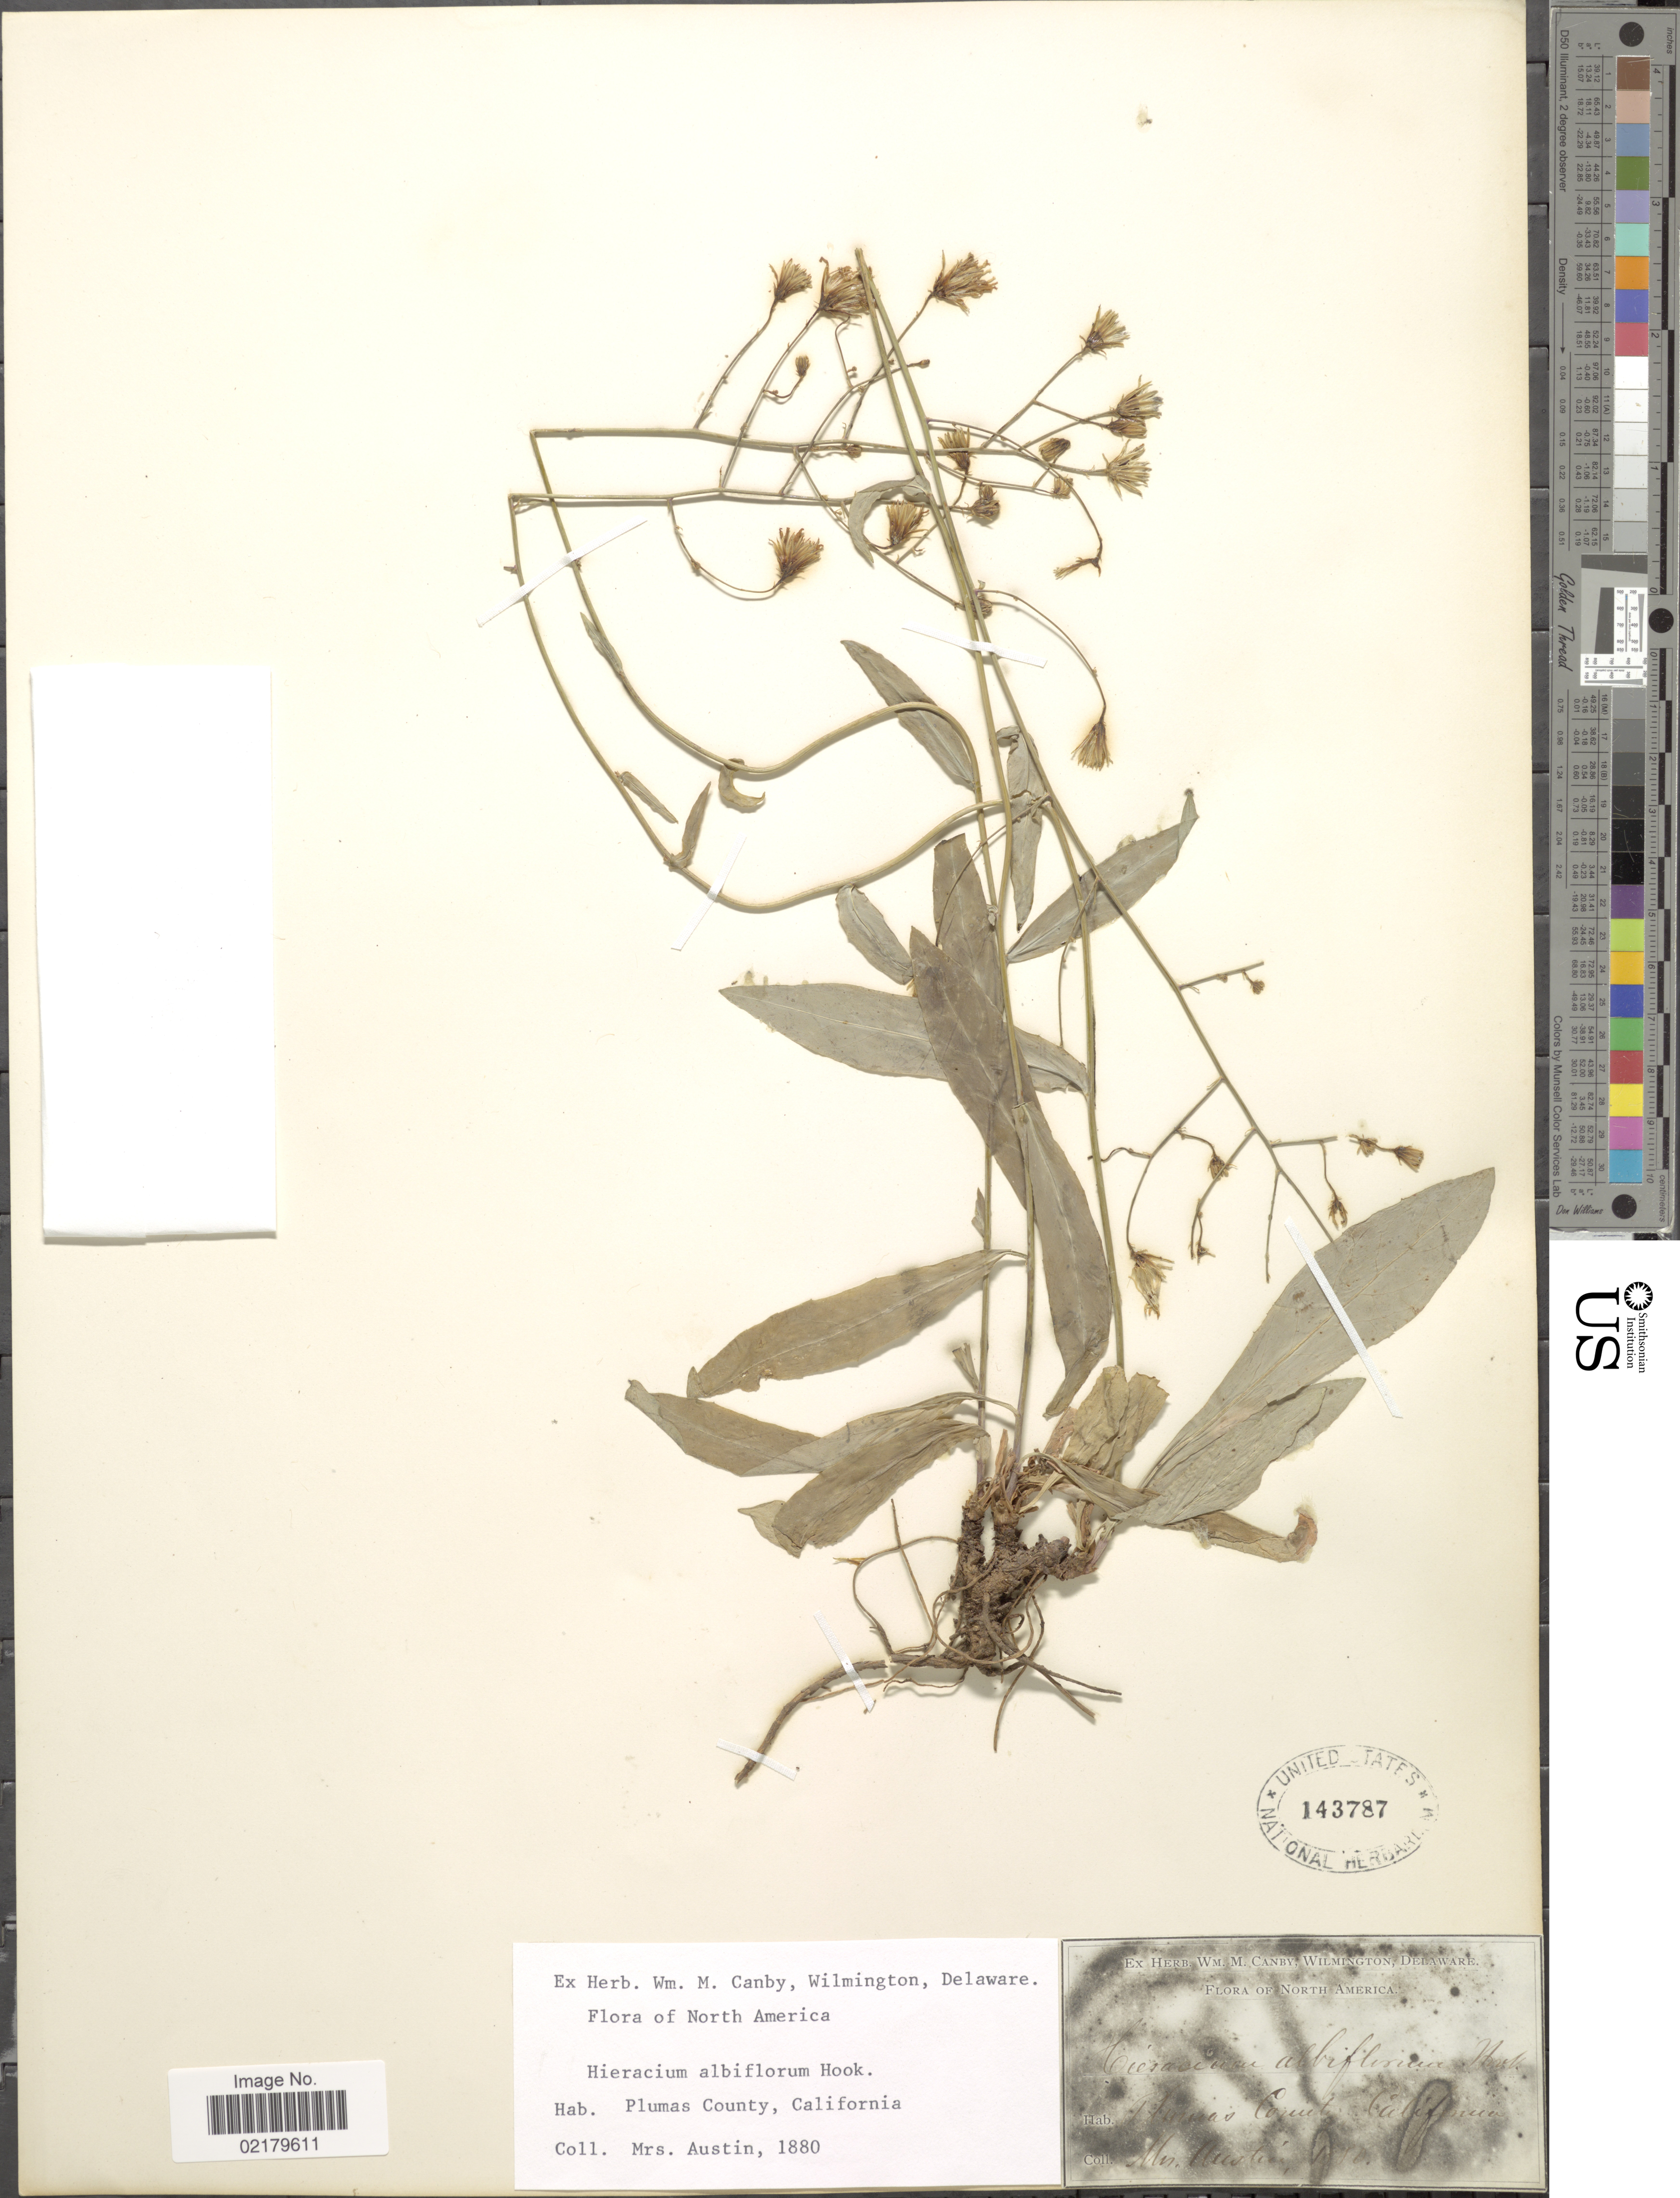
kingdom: Plantae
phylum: Tracheophyta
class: Magnoliopsida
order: Asterales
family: Asteraceae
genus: Hieracium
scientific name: Hieracium albiflorum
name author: Hook.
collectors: Austin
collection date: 1880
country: United States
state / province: California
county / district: Plumas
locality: Plumas County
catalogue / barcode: US 143787